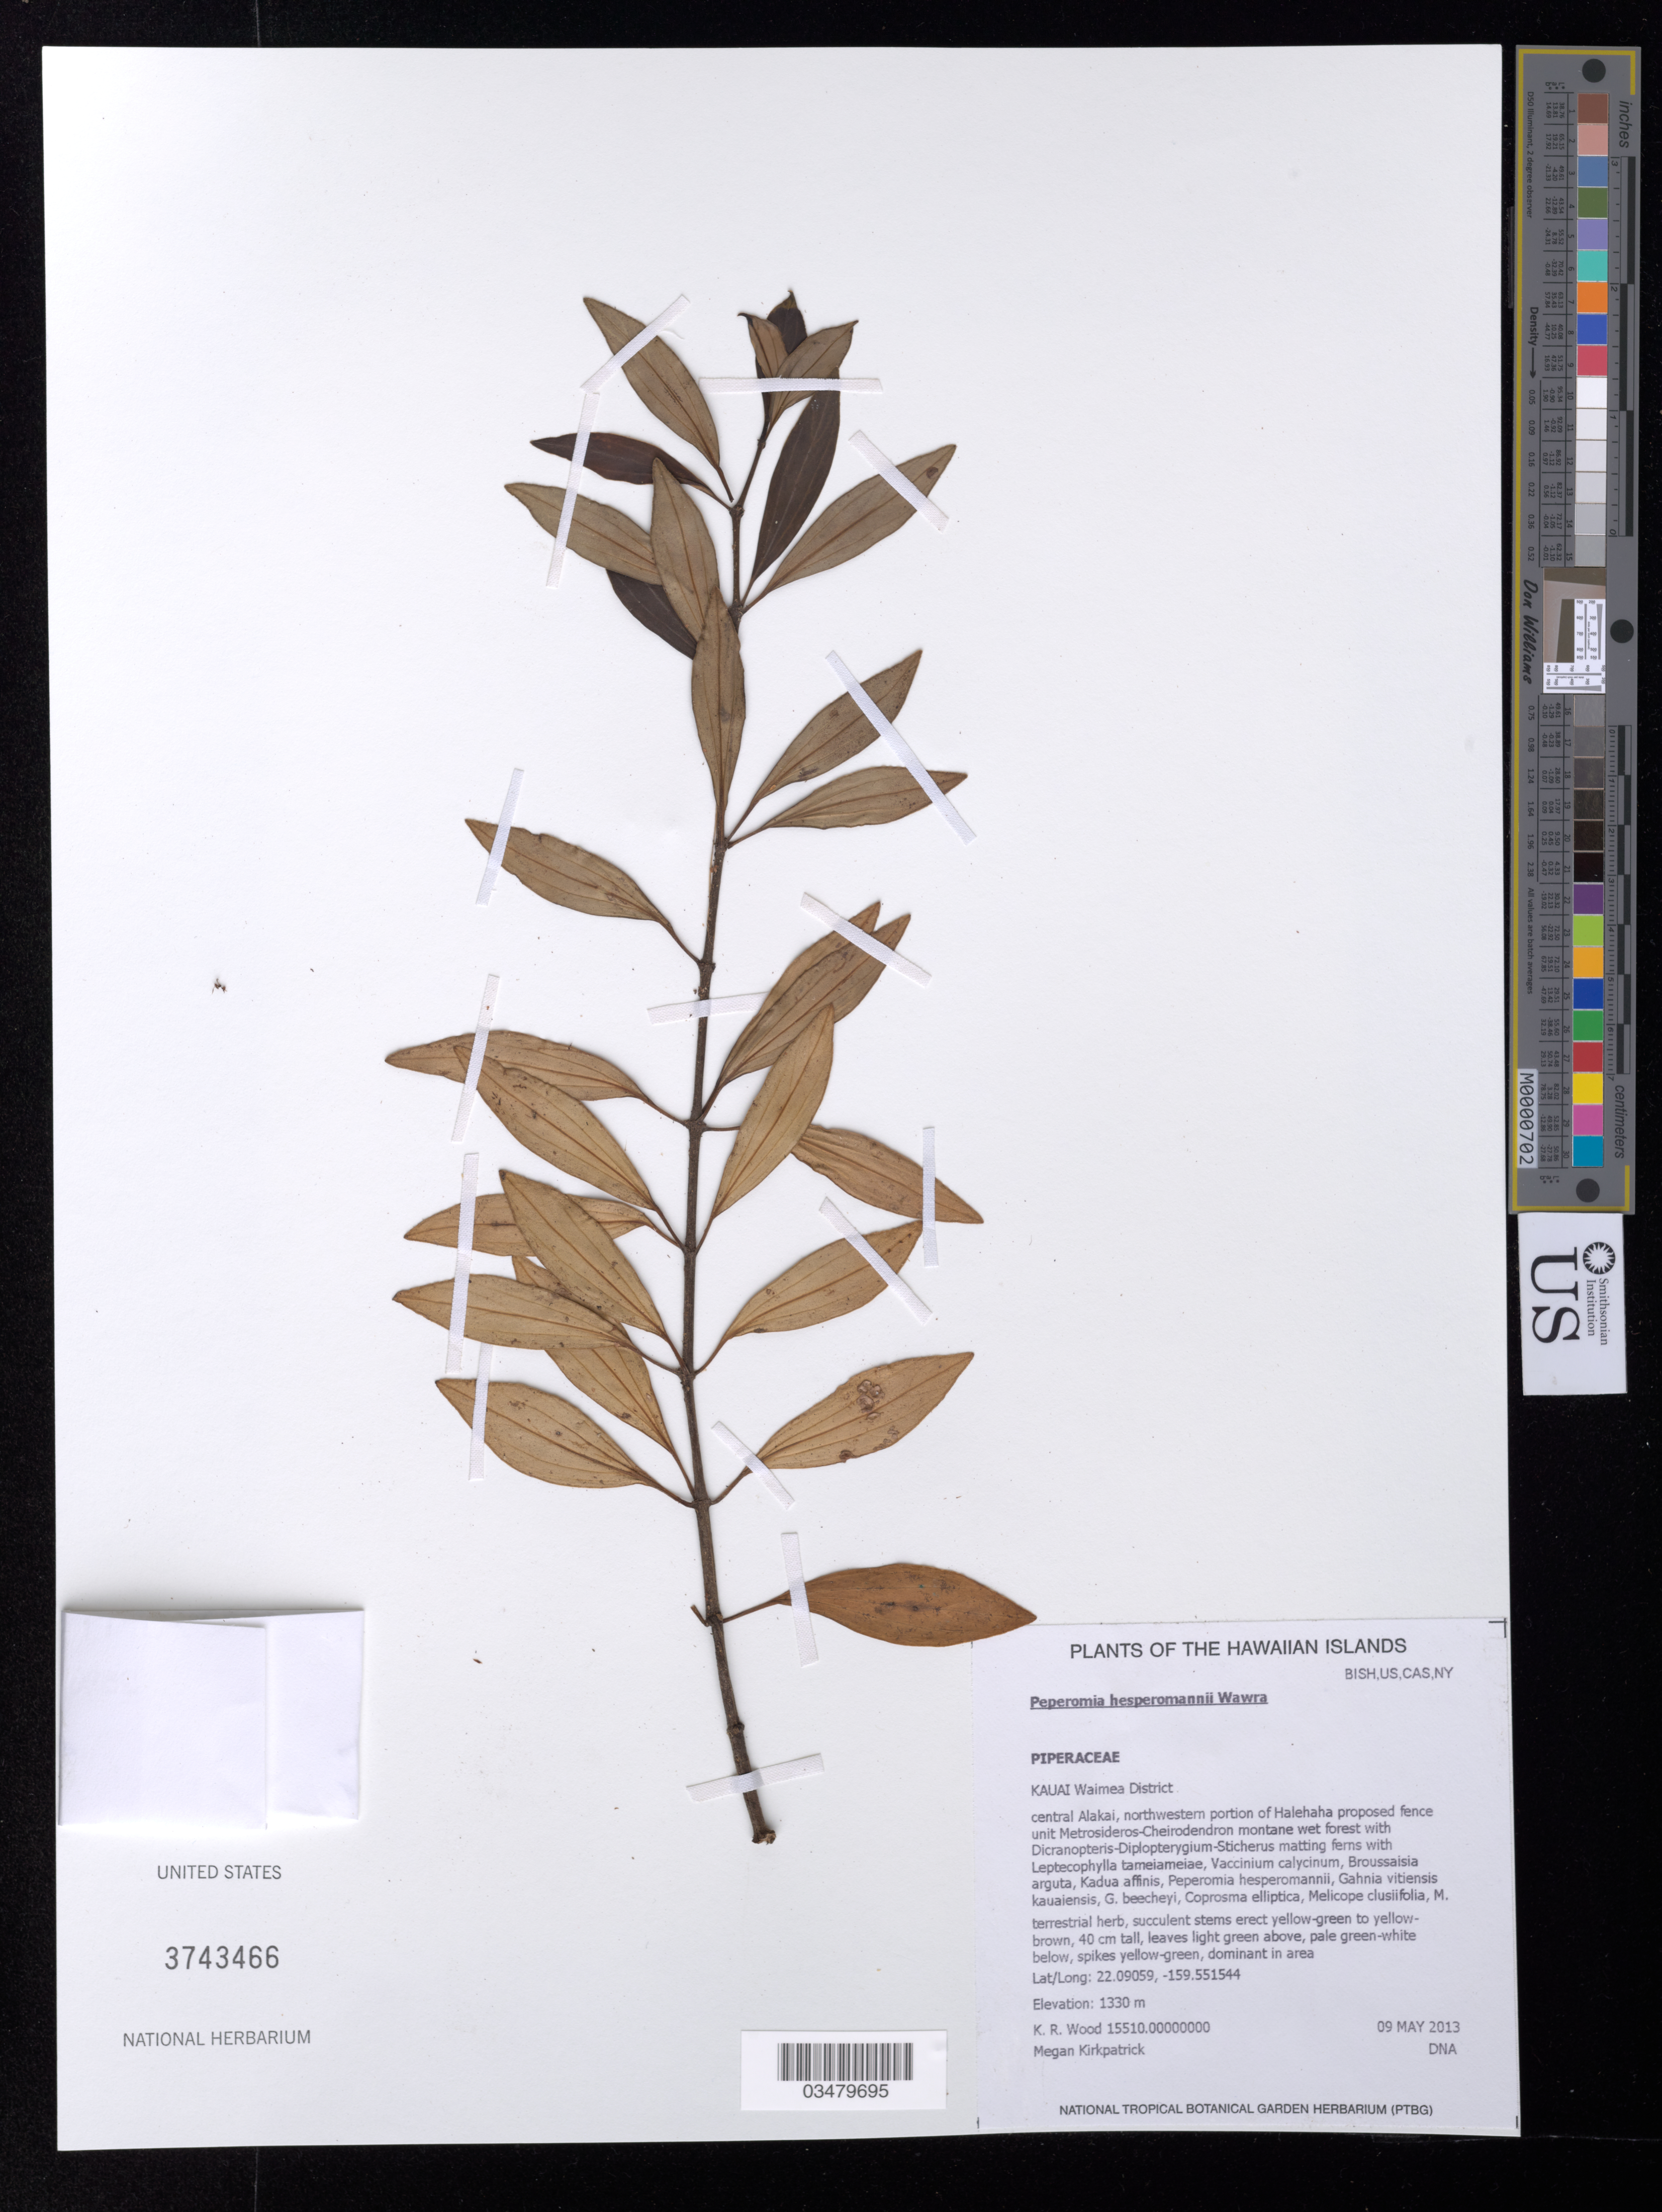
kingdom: Plantae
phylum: Tracheophyta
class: Magnoliopsida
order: Piperales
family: Piperaceae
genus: Peperomia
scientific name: Peperomia hesperomannii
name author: Wawra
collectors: K. R. Wood & M. Kirkpatrick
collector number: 15510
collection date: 2013-05-09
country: United States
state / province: Hawaii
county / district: Kauai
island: Kauai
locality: Waimea District, central Alakai, northwestern portion of Halehaha proposed fence unit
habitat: Montane wet forest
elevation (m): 1330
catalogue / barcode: US 3743466